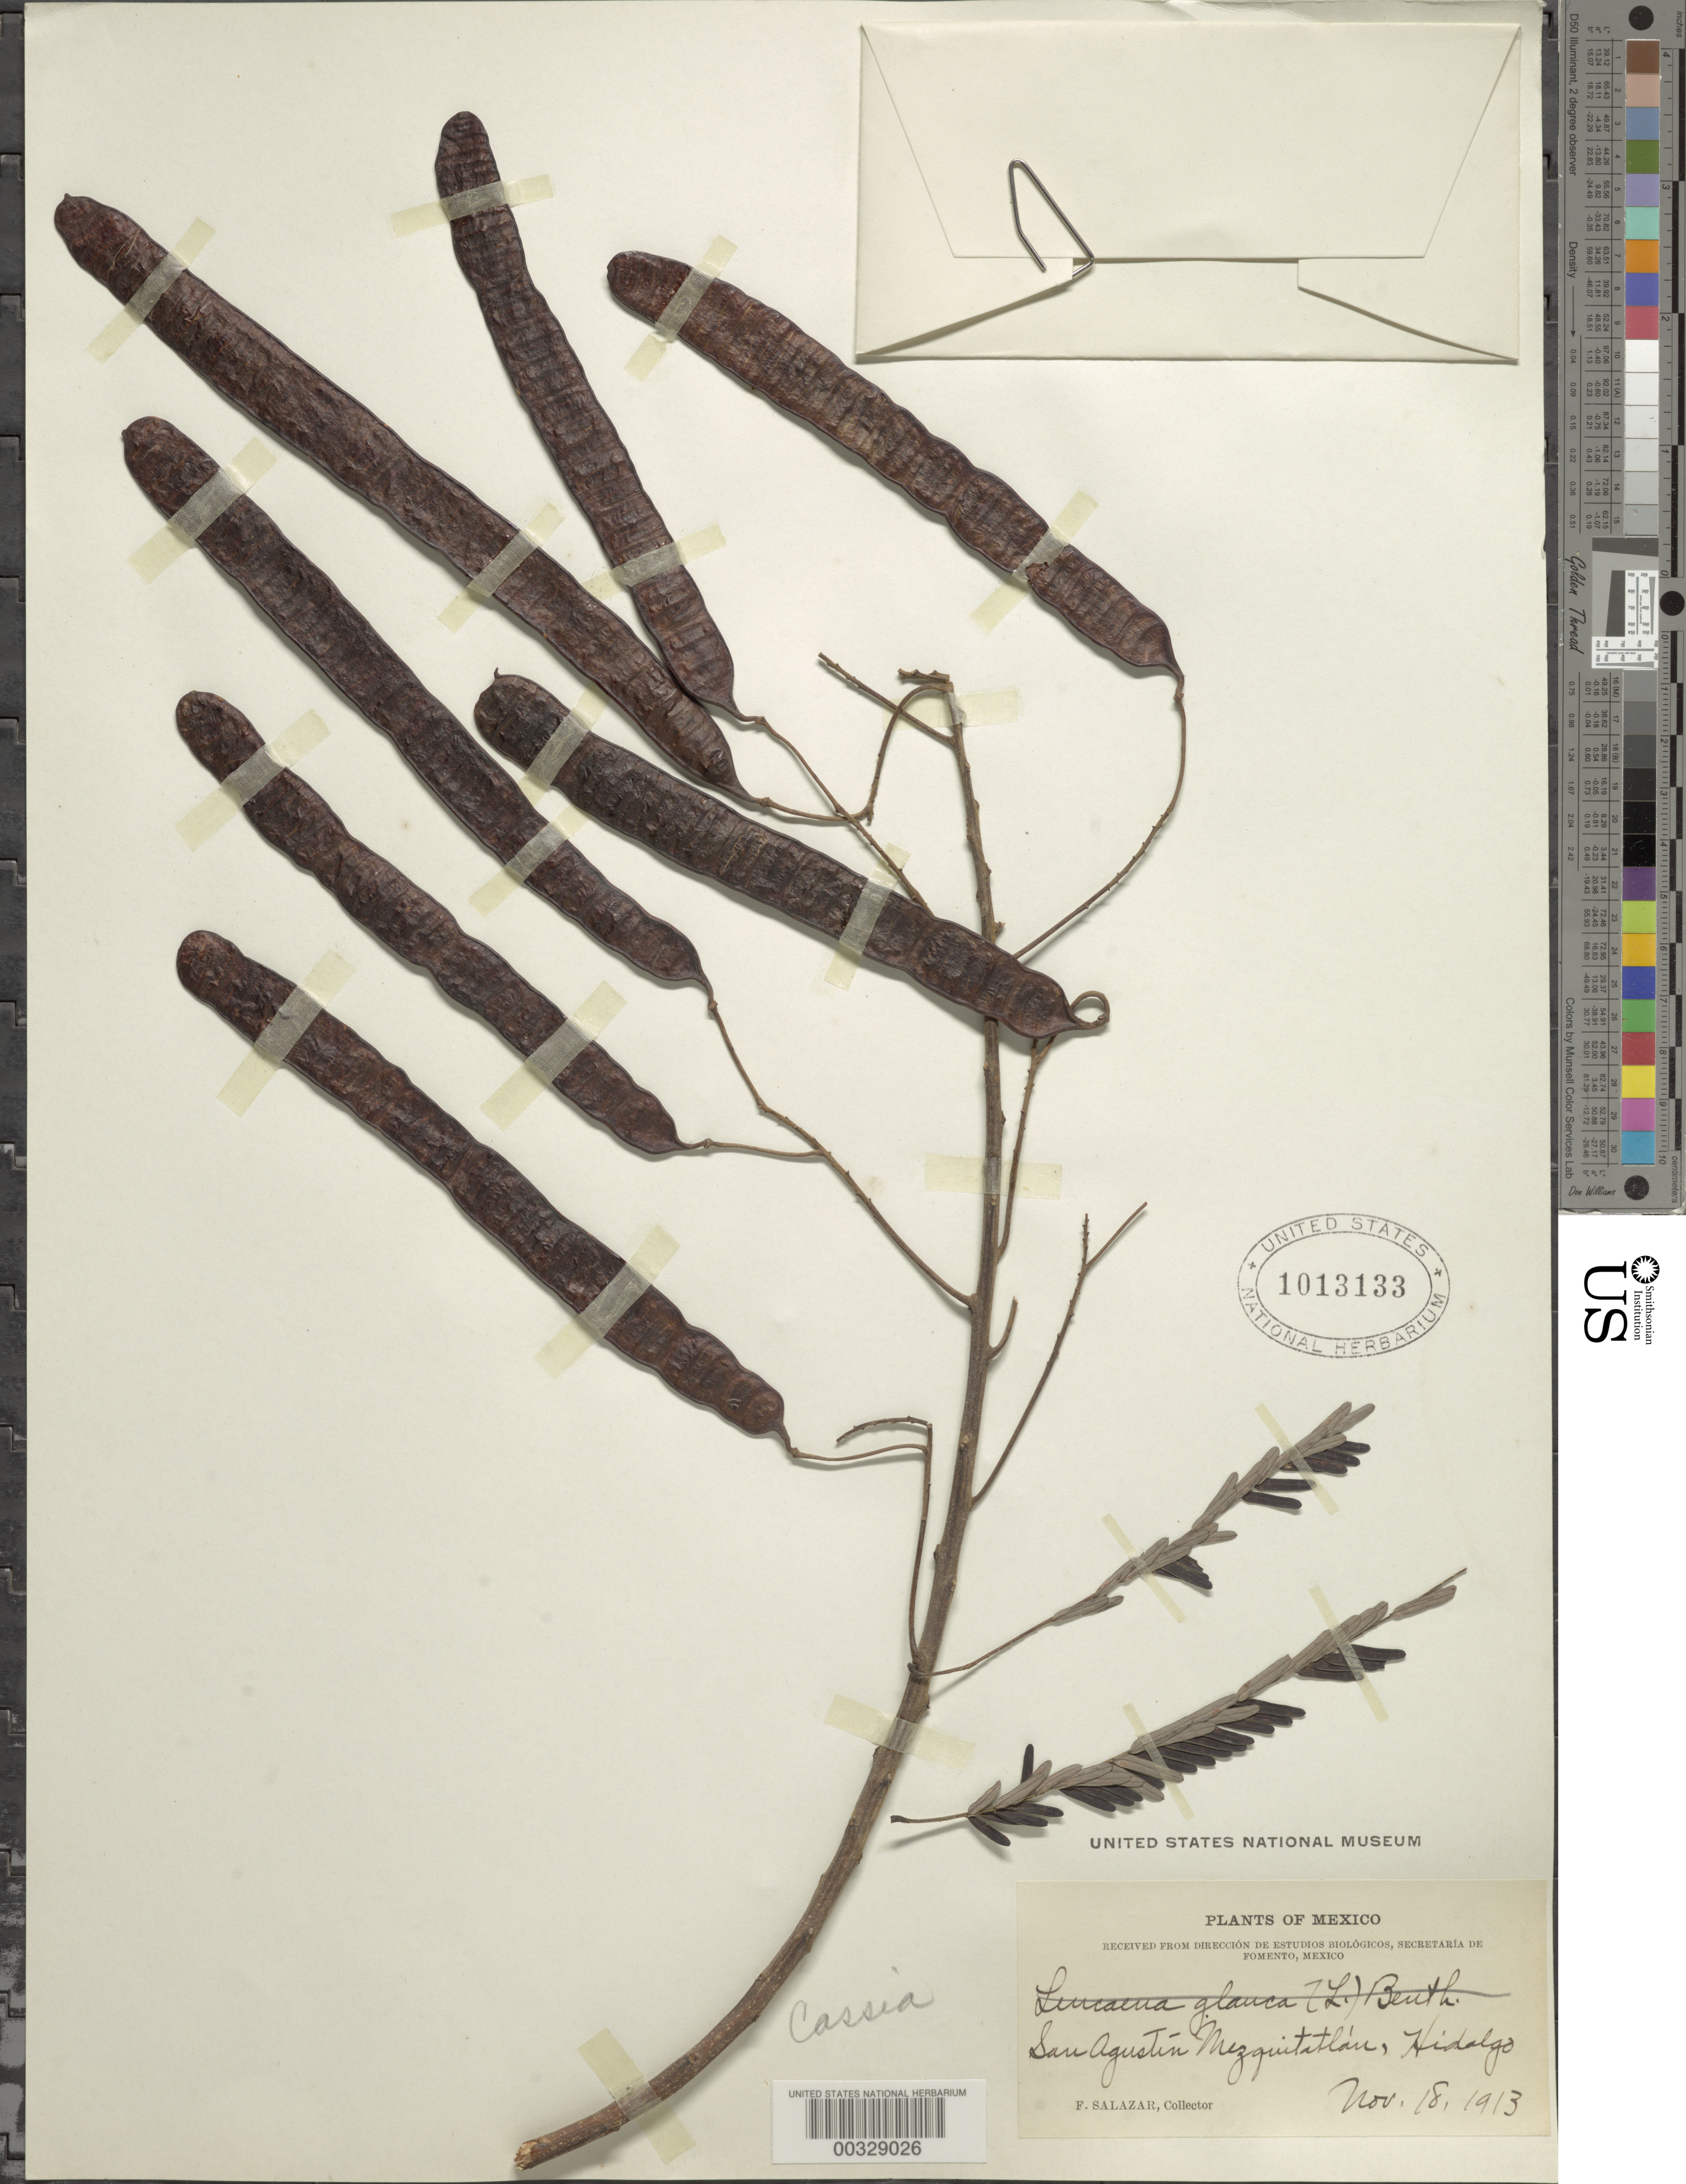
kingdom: Plantae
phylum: Tracheophyta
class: Magnoliopsida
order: Fabales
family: Fabaceae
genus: Senna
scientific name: Senna multijuga var. doylei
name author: (Britton & Rose) H.S. Irwin & Barneby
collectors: F. Salazar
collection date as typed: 18 Nov 1913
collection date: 1913-11-18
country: Mexico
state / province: Hidalgo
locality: San Agustin Mezquitatlan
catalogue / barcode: US 1013133